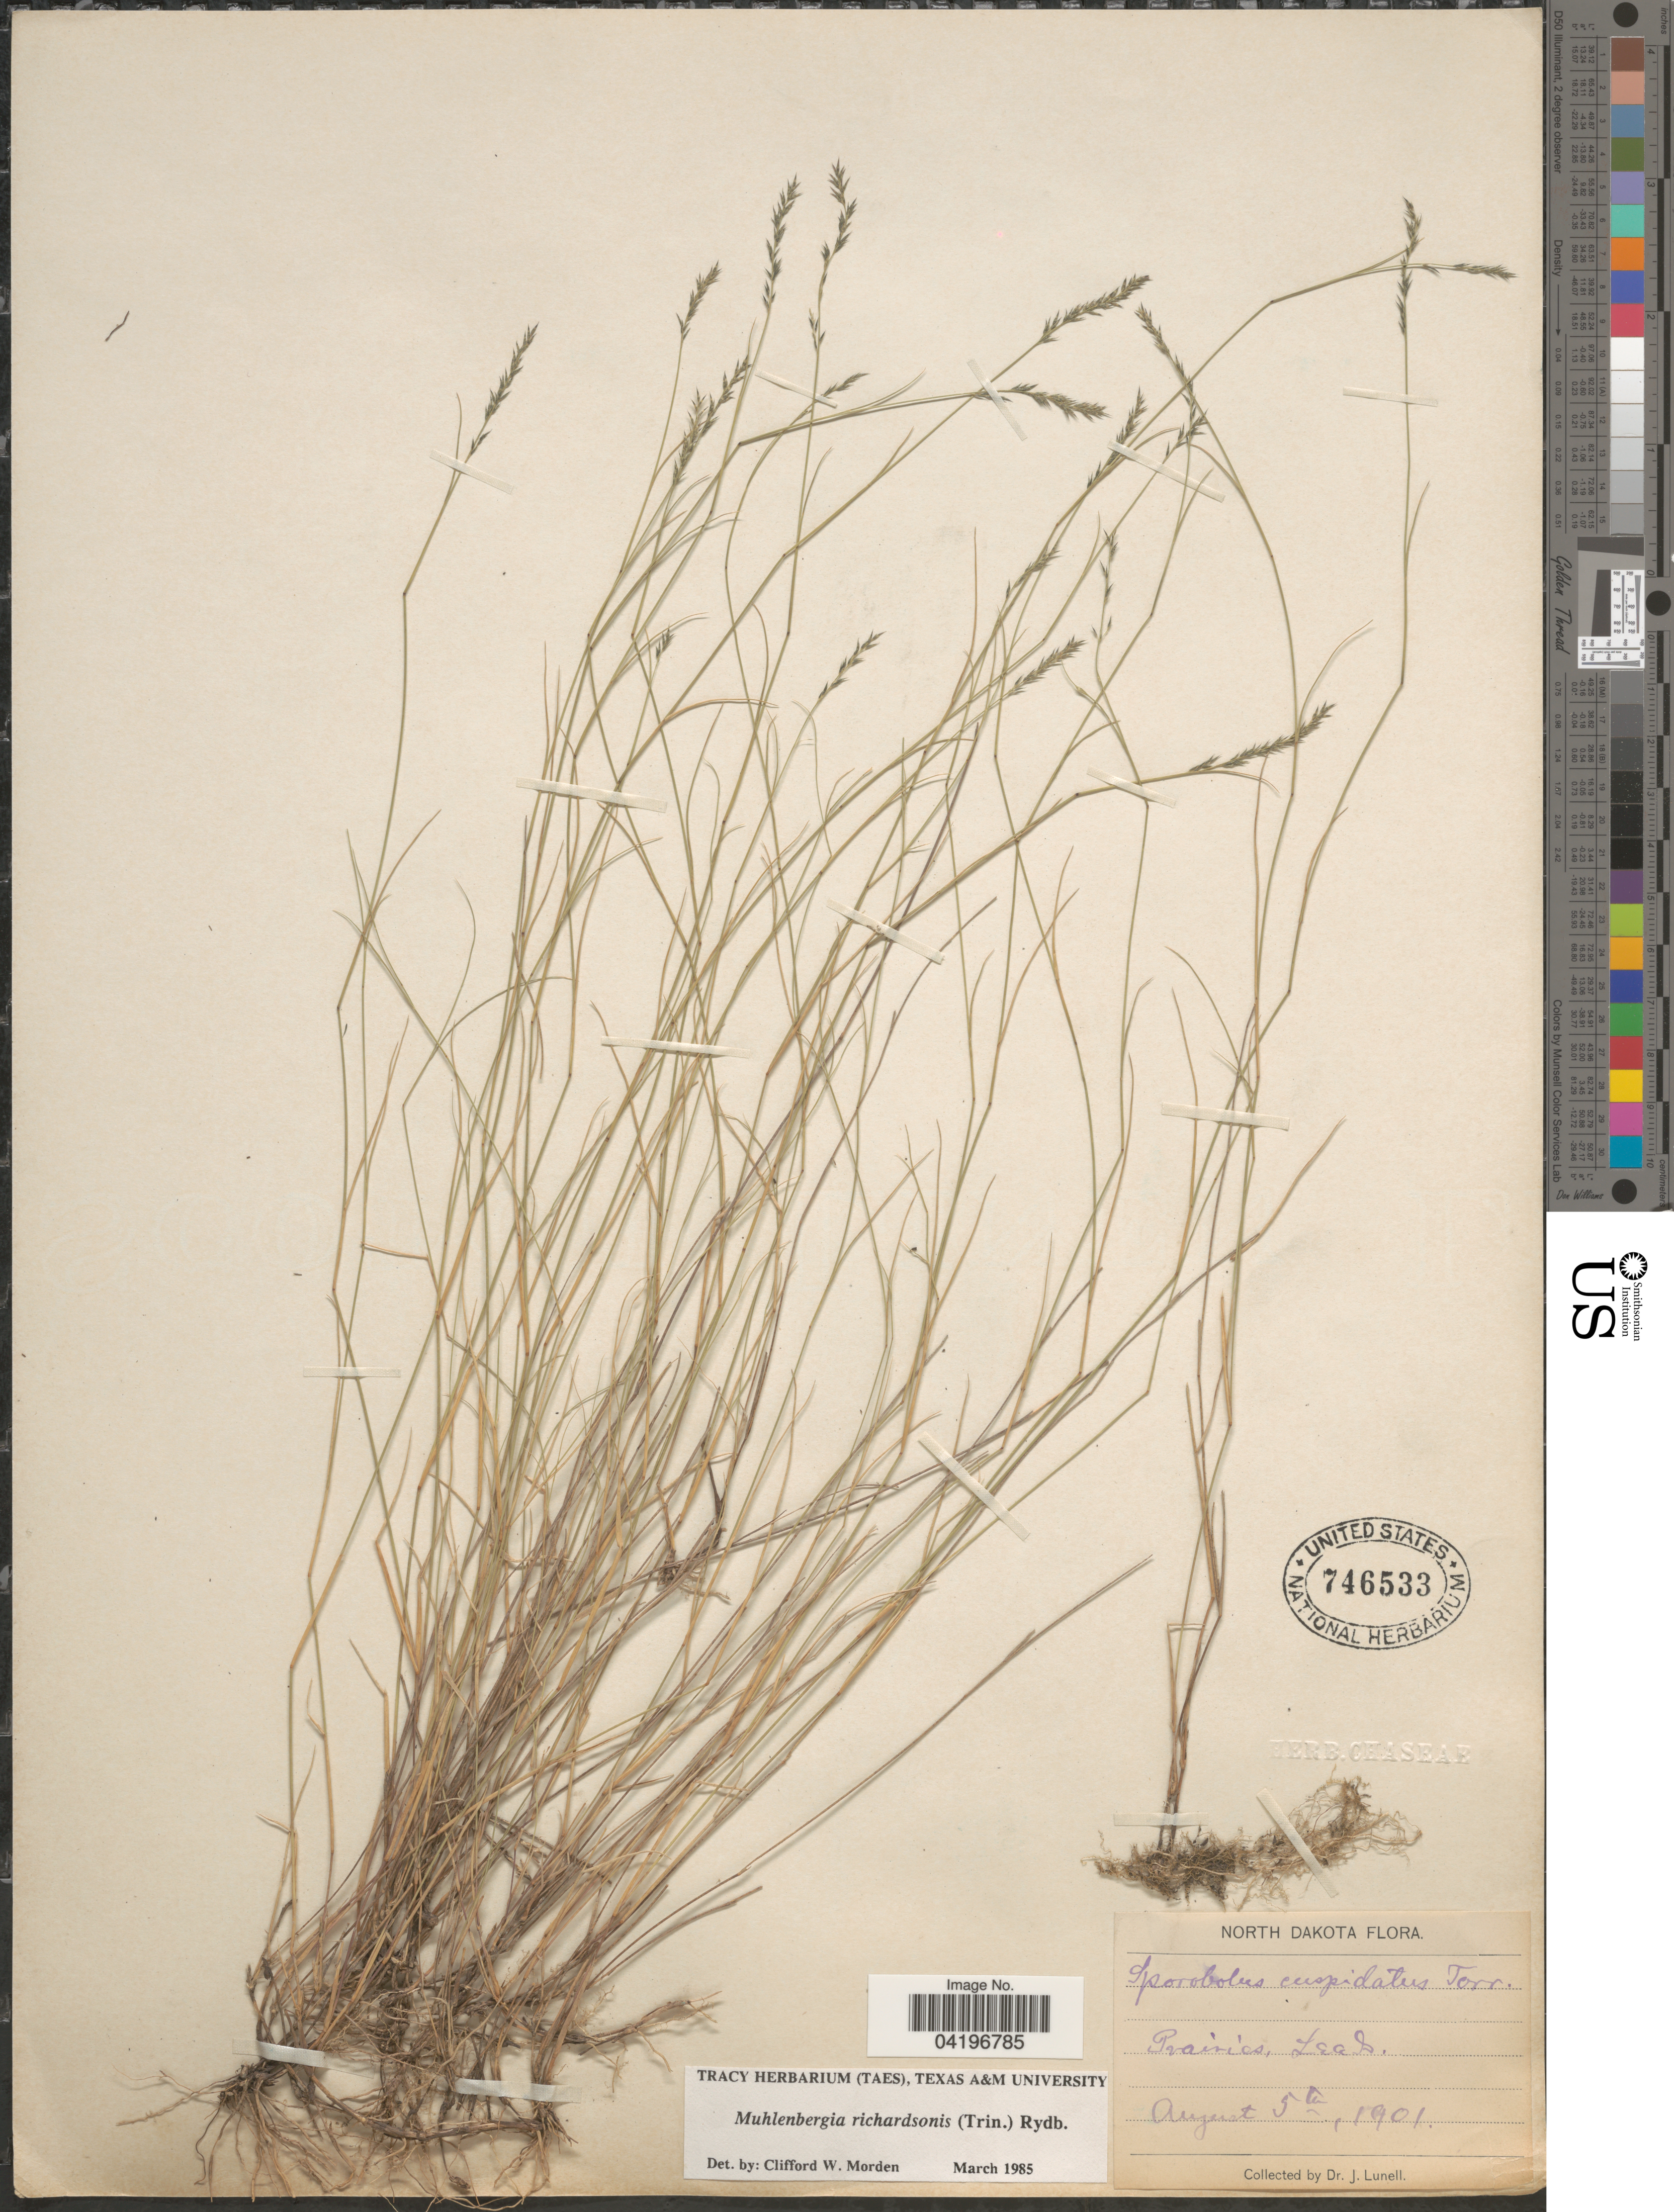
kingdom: Plantae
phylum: Tracheophyta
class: Liliopsida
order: Poales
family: Poaceae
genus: Muhlenbergia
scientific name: Muhlenbergia richardsonis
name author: (Trin.) Rydb.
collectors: J. Lunell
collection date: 1901-08-05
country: United States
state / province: North Dakota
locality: Prairies, Leeds.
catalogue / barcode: US 746533